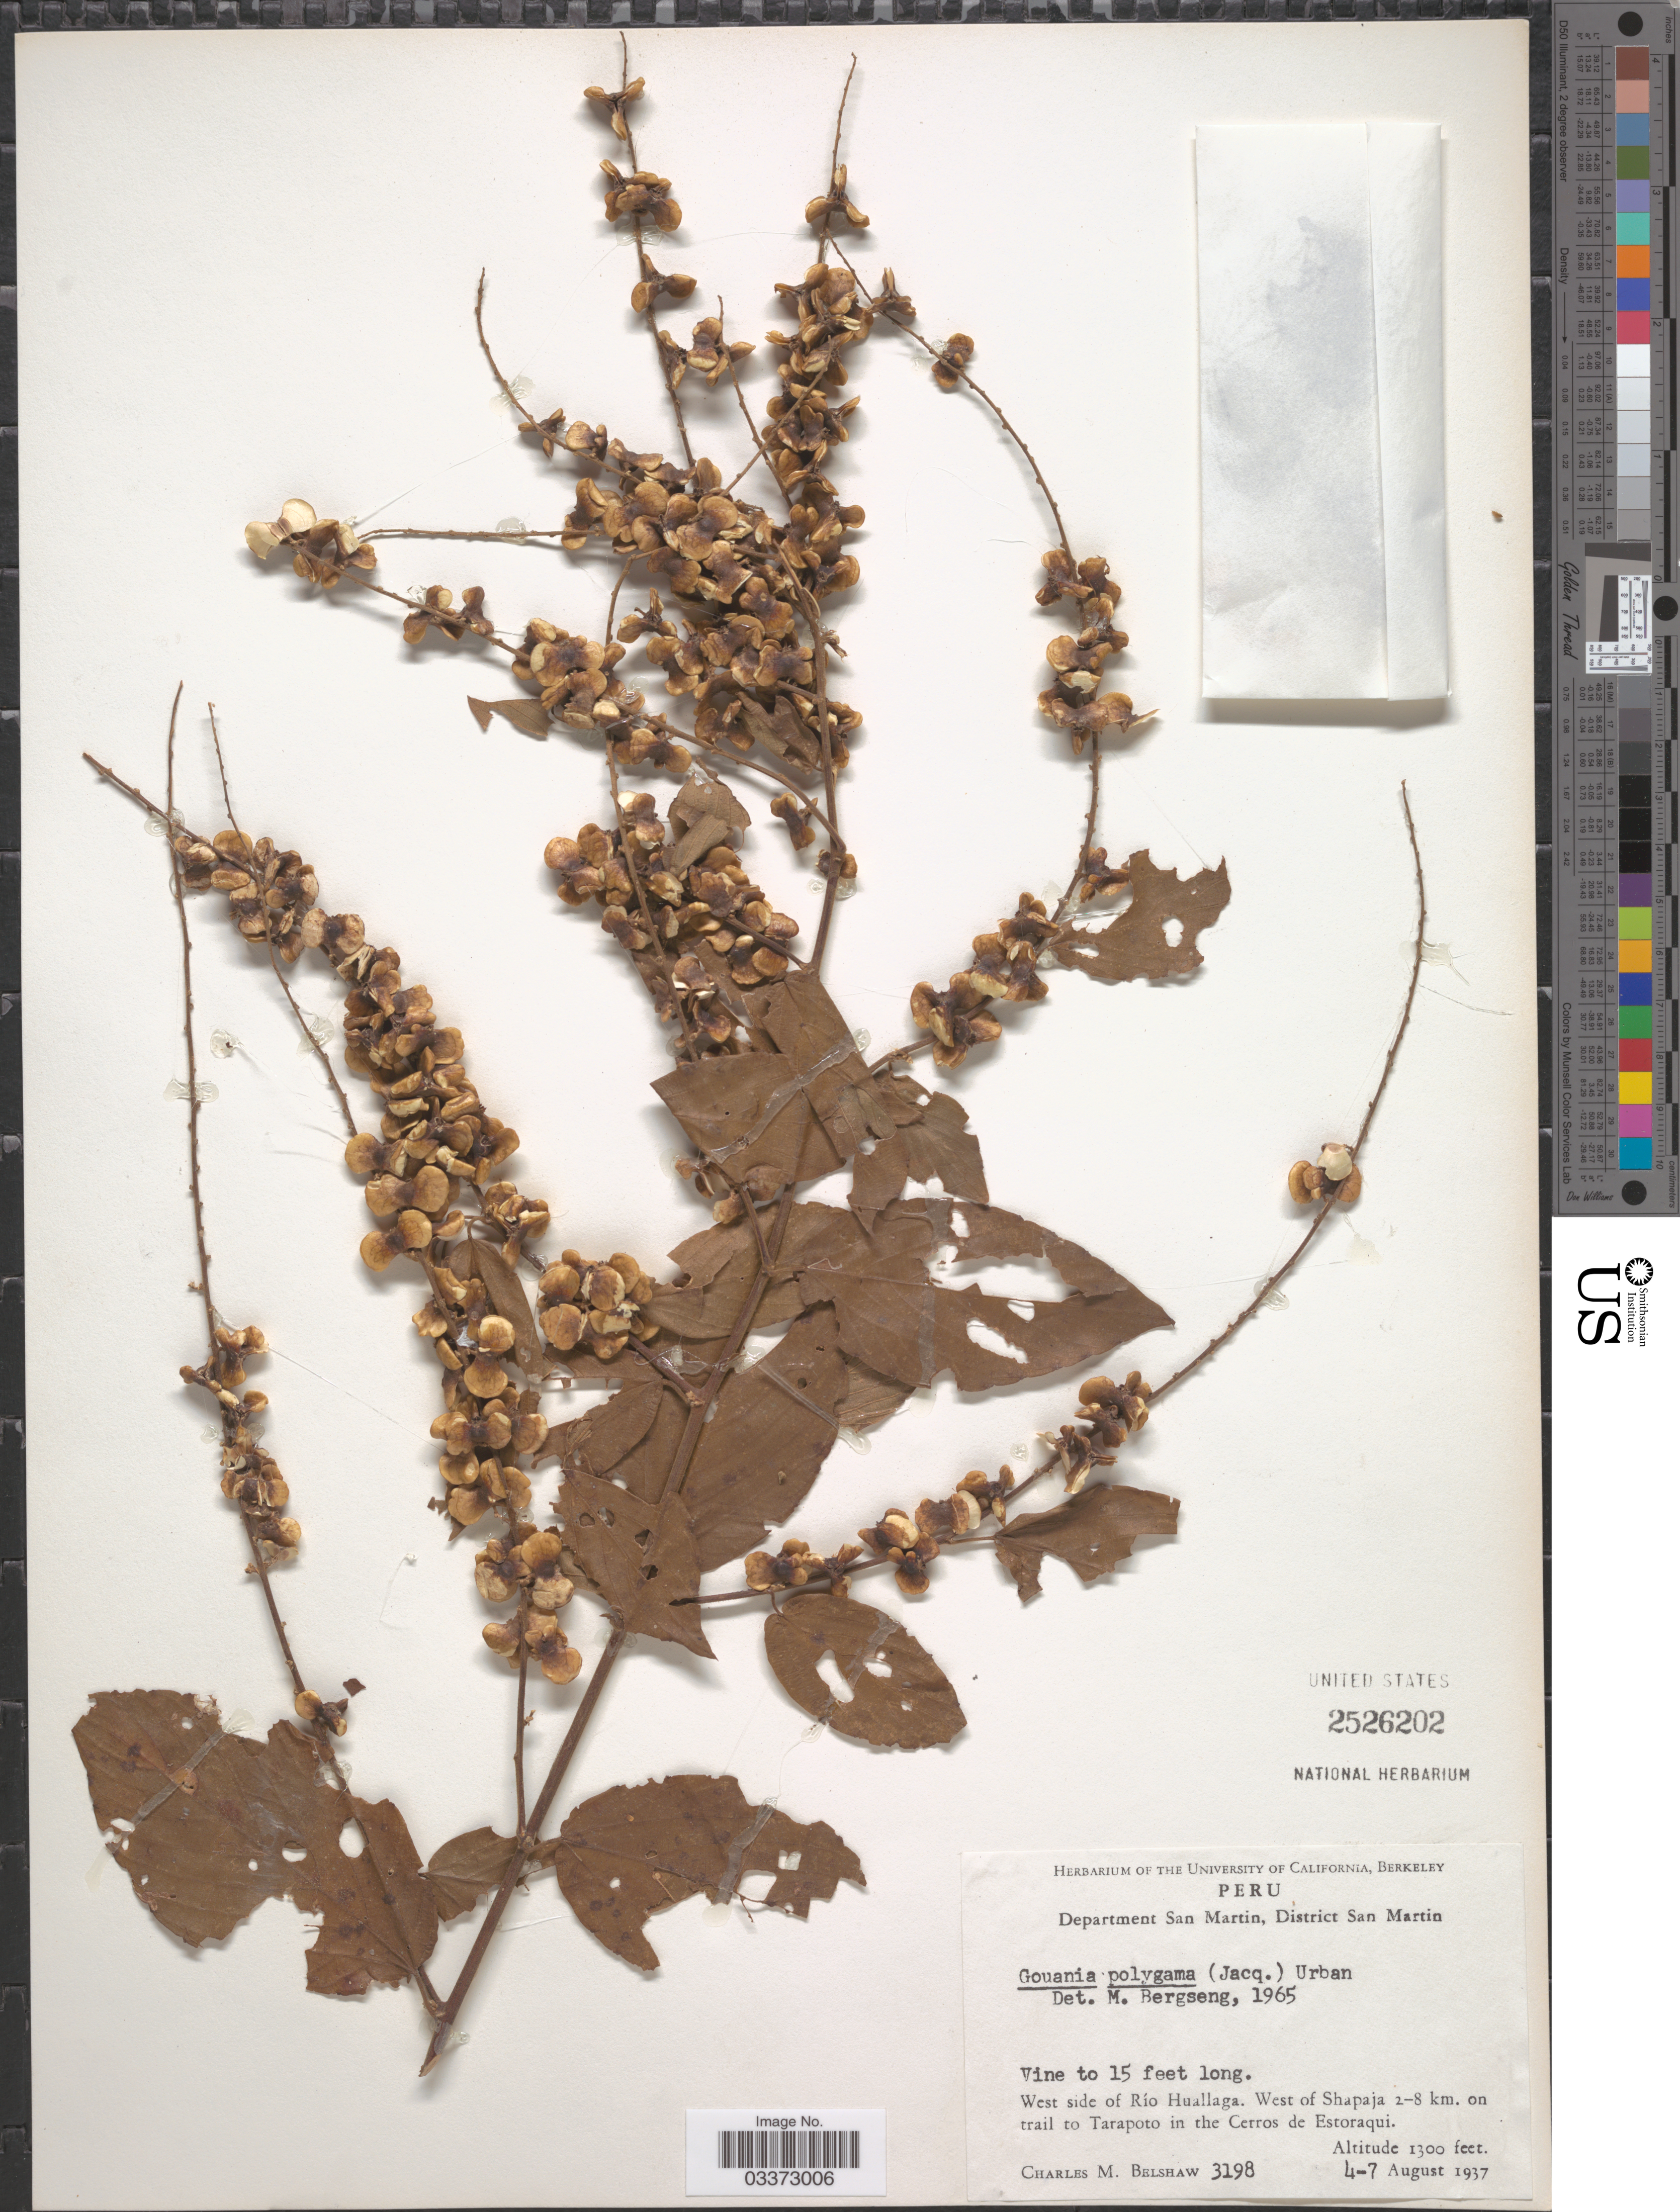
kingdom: Plantae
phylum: Tracheophyta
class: Magnoliopsida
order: Rosales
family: Rhamnaceae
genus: Gouania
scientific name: Gouania polygama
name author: (Jacq.) Urb.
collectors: C. Shaw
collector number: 3198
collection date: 1937-08-04/1937-08-07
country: Peru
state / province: San Martín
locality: Department San Martin, District San Martin. West side of Río Huallaga. West of Shapaja 2-8 km. on trail to Tarapoto in the Cerros de Estoraqui.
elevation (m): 396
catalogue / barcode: US 2526202